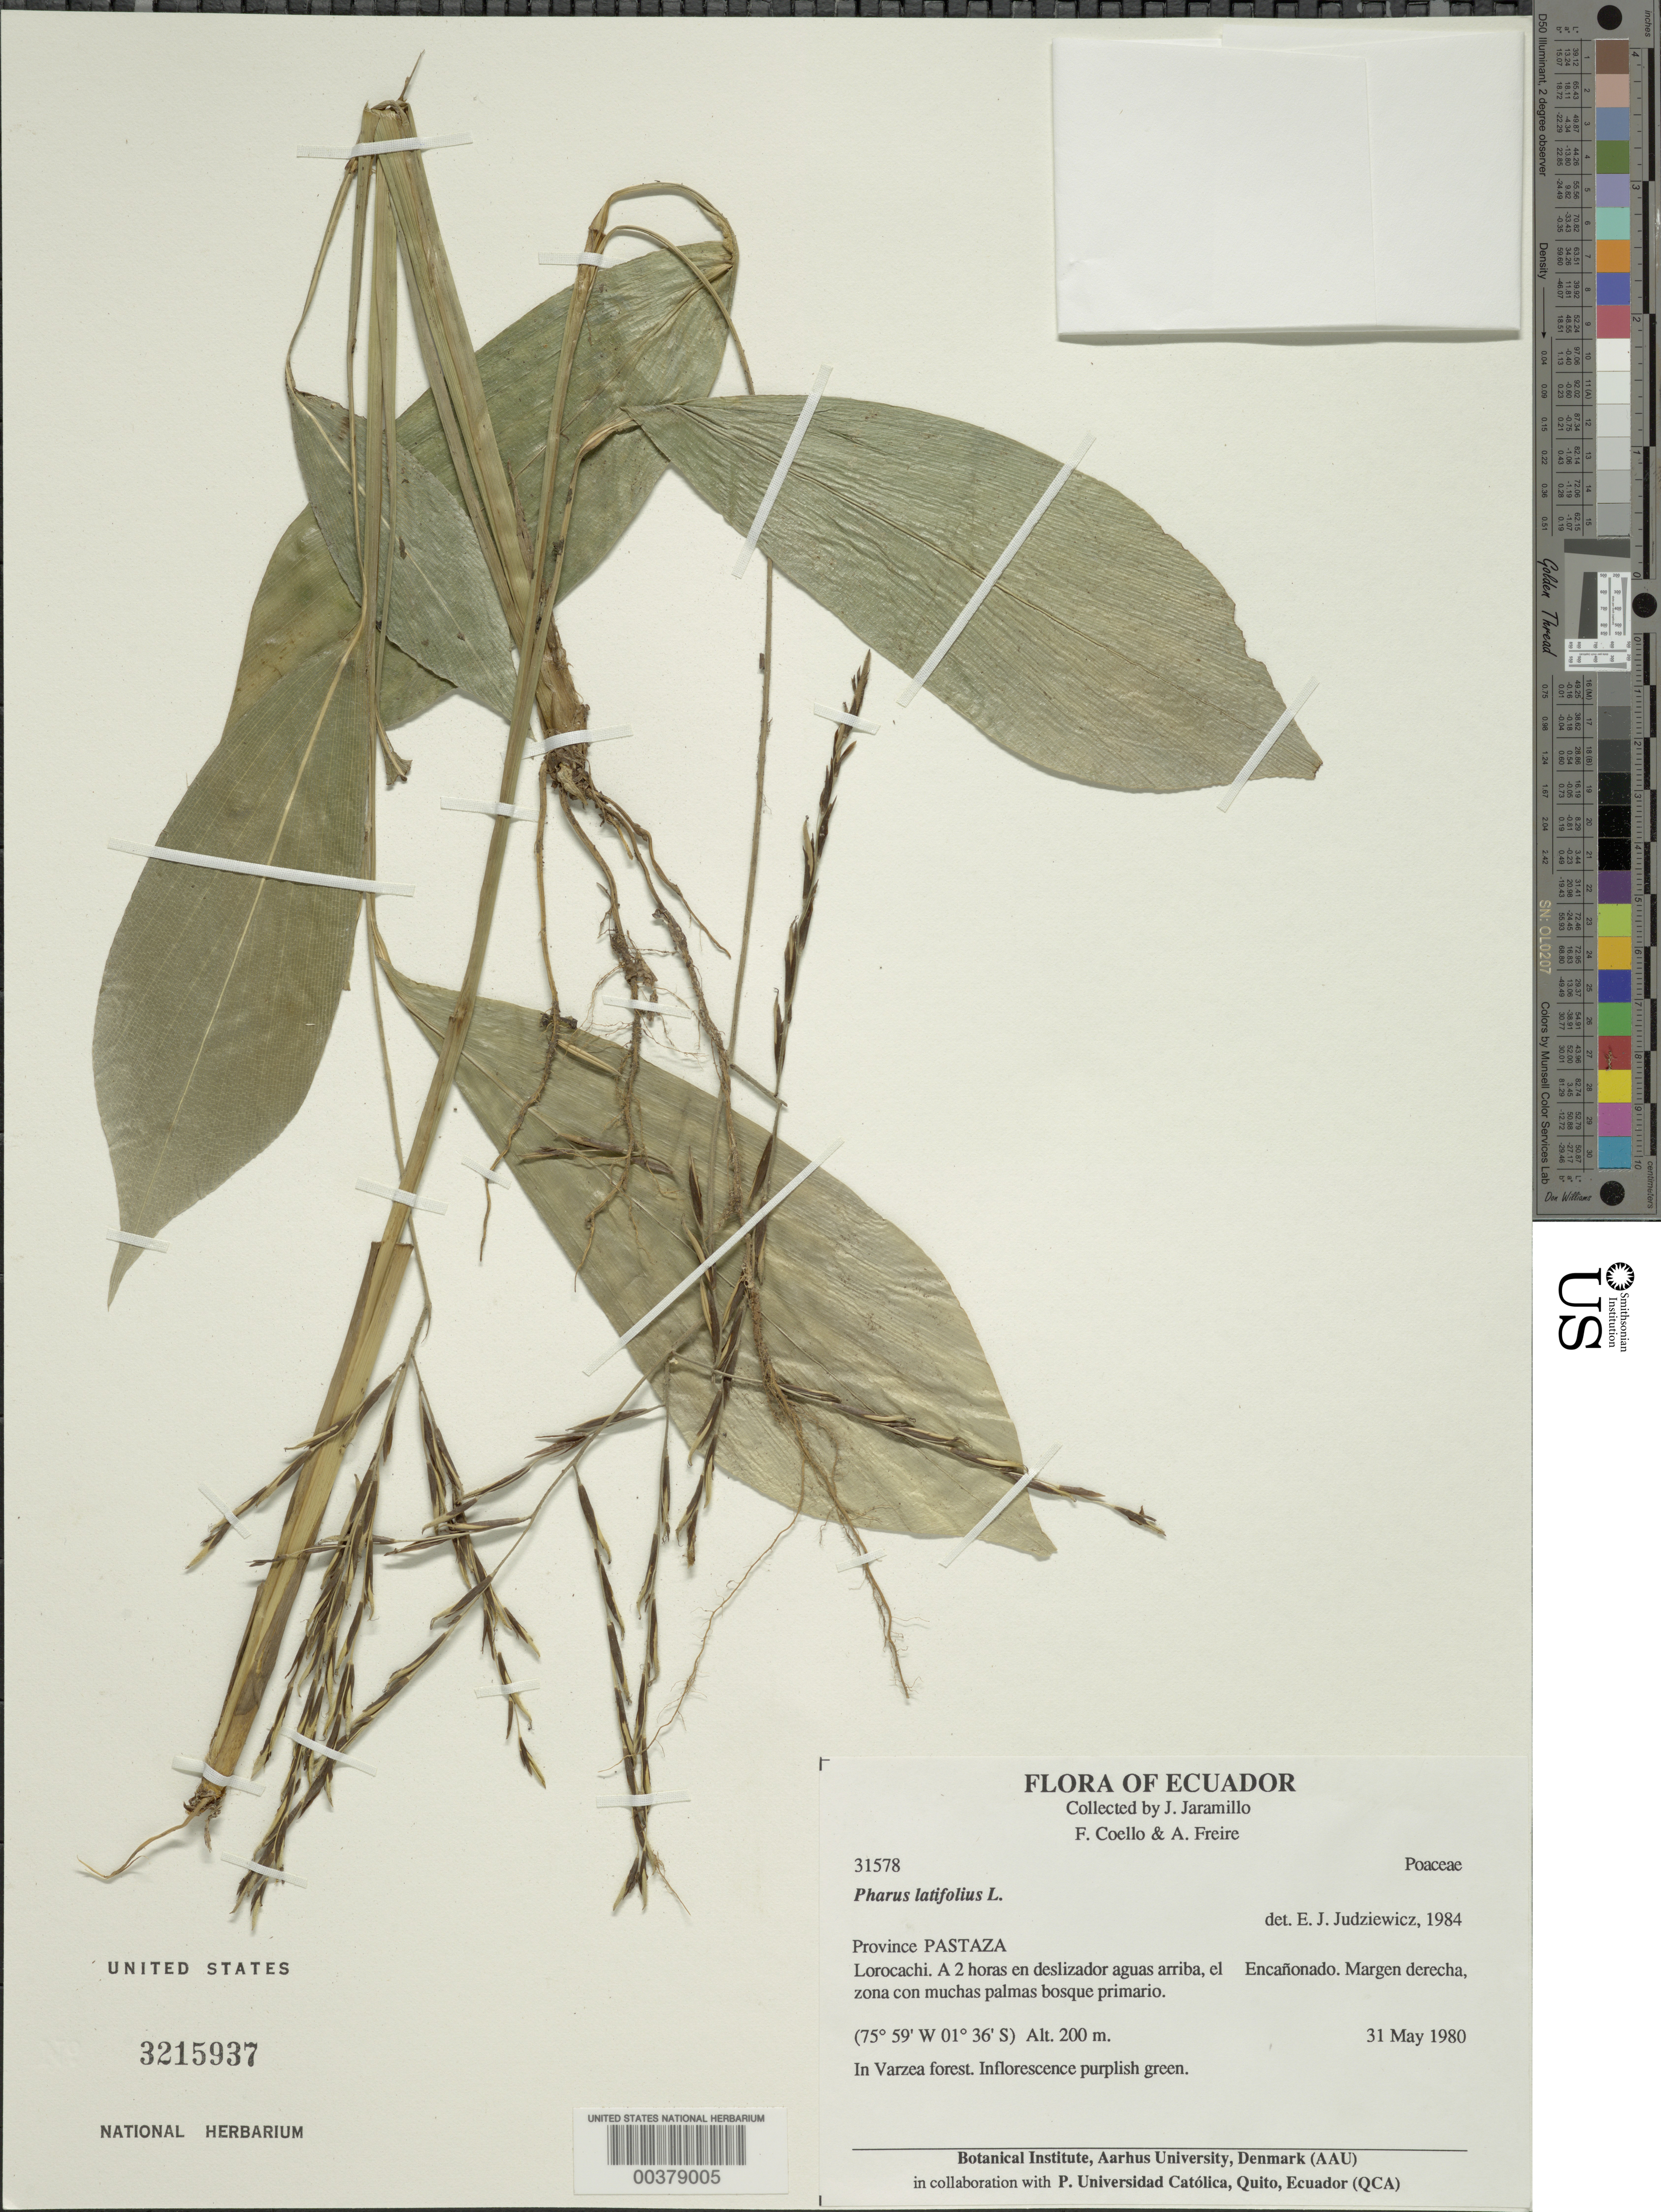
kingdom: Plantae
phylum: Tracheophyta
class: Liliopsida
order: Poales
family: Poaceae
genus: Pharus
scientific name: Pharus latifolius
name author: L.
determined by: Judziewicz, E. J.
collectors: J. L. Jaramillo, F. Coello & A. Freire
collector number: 31578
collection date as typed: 31 May 1980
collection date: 1980-05-31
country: Ecuador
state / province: Pastaza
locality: Lorocachi; a 2 horas en deslizador aguas Arriba, el Encanonado; margen derecha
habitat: Bosque primario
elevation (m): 200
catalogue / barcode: US 3215937